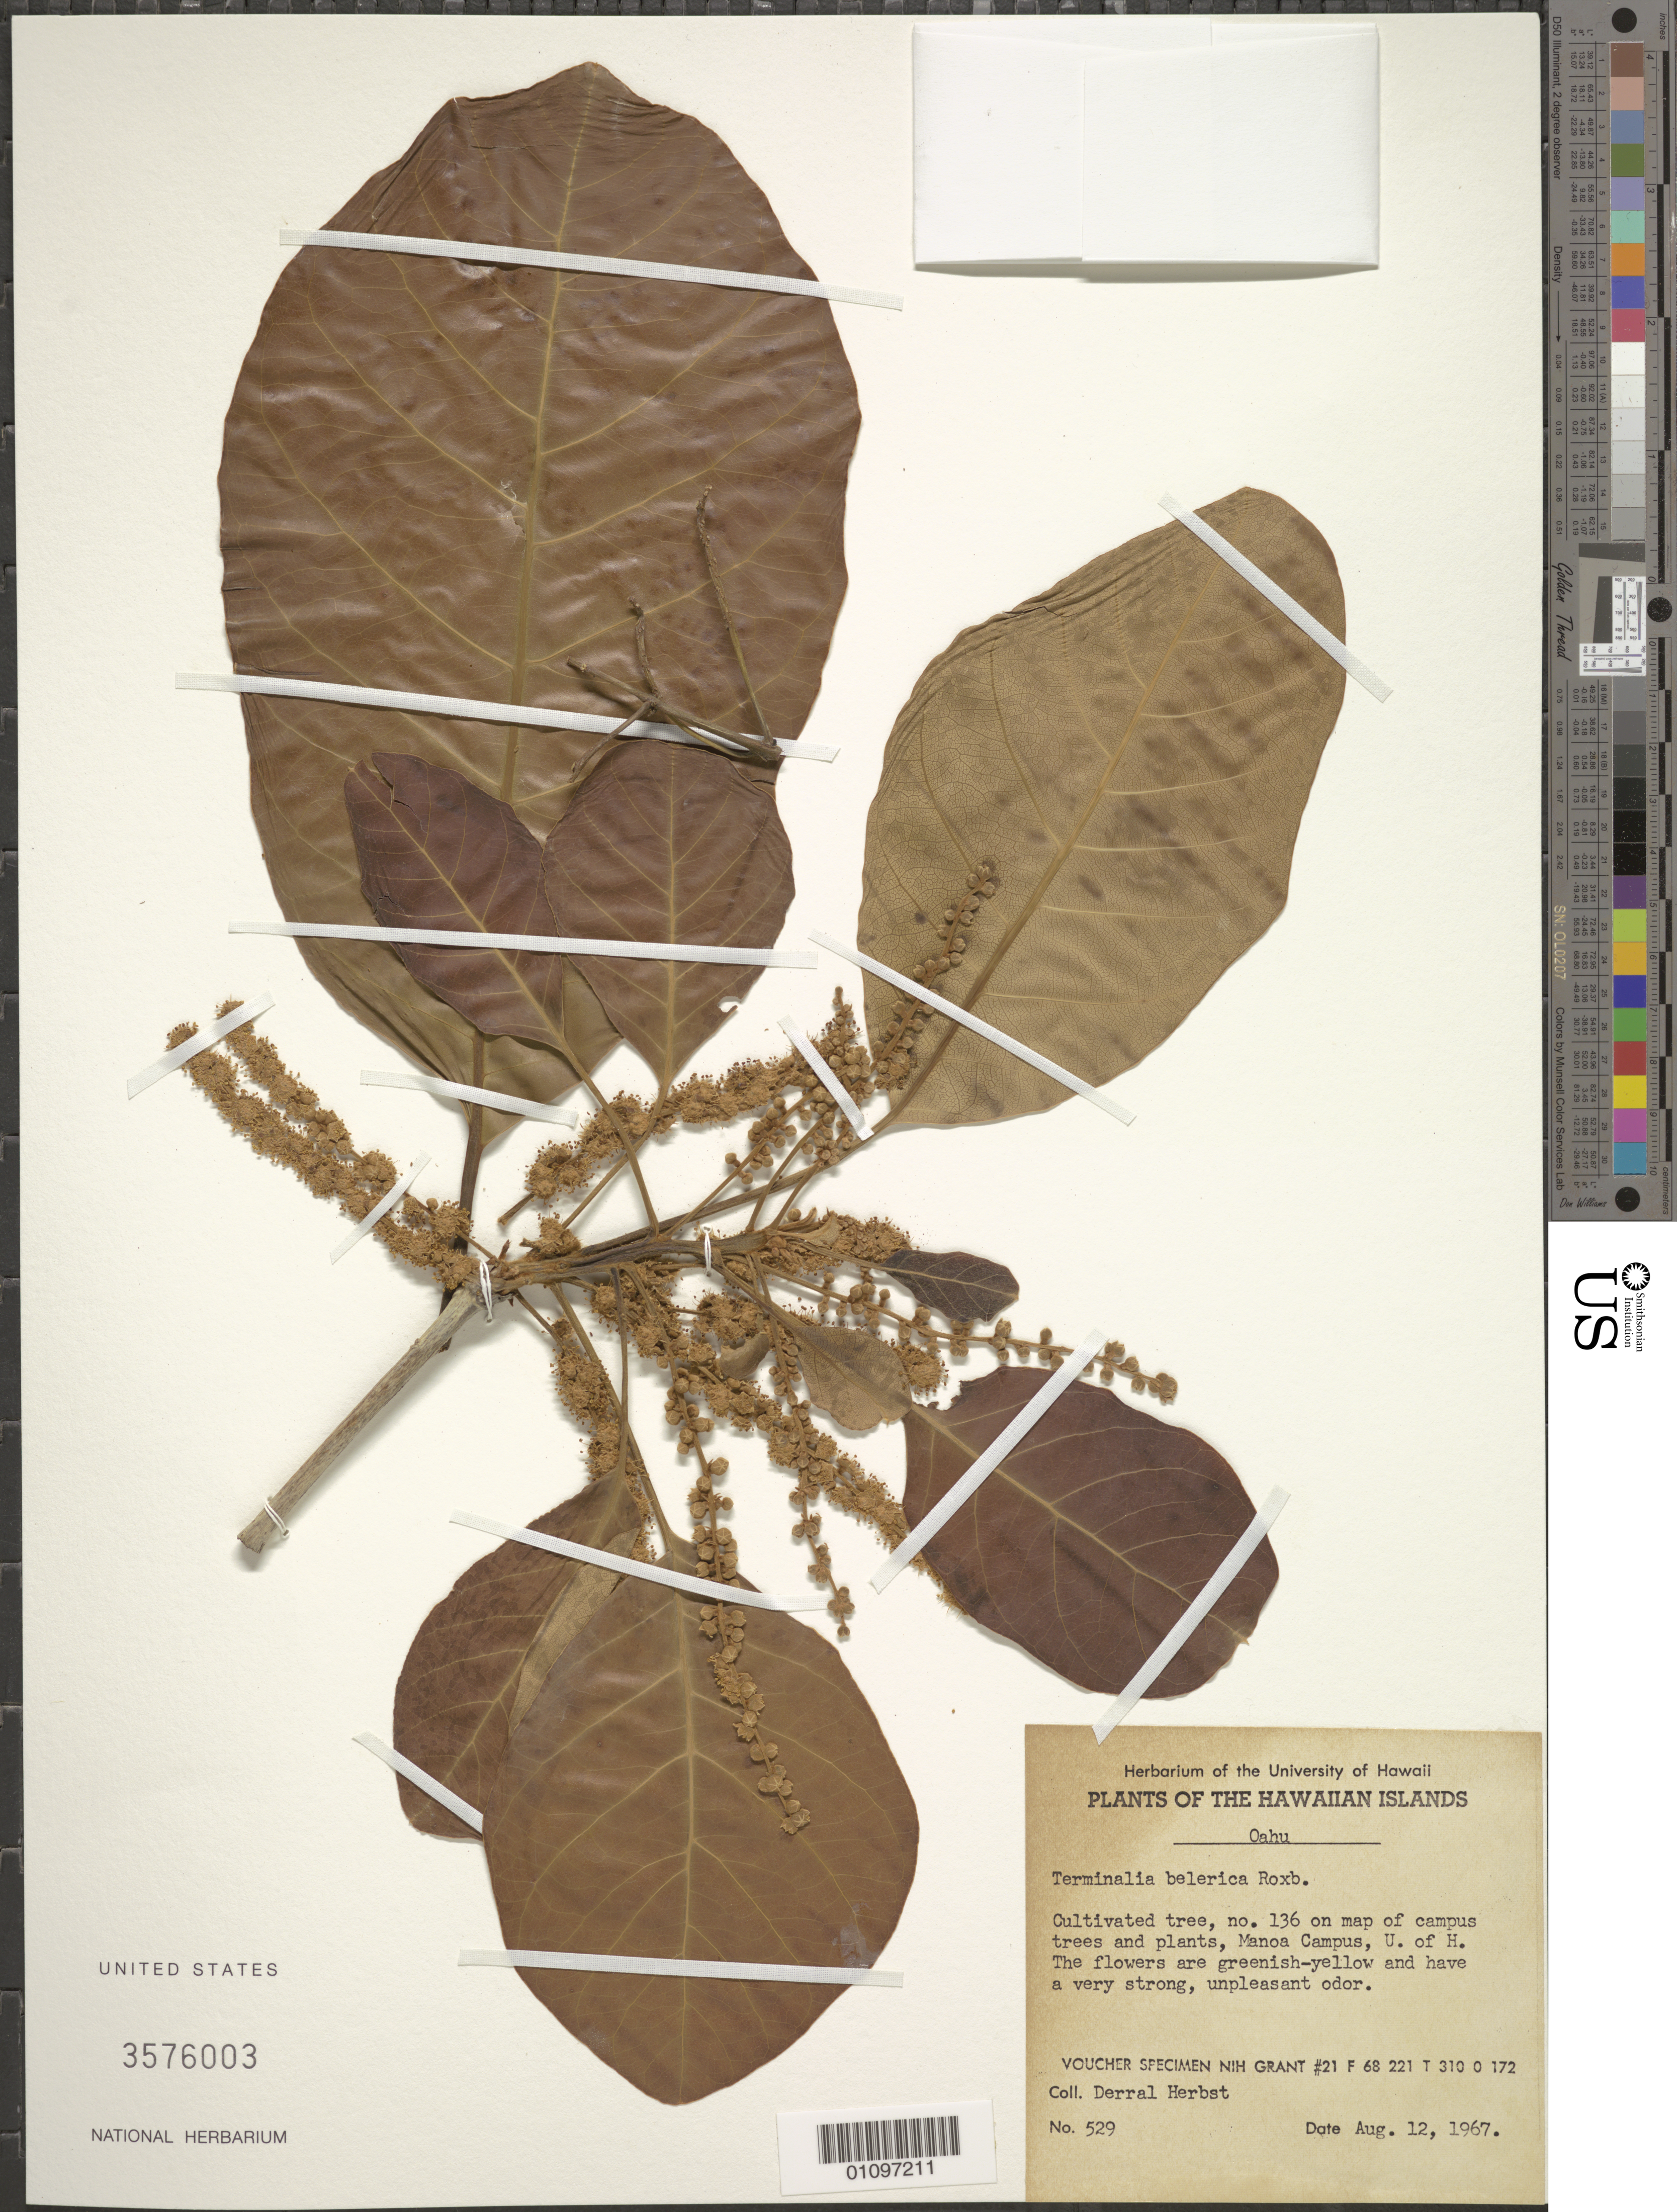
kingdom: Plantae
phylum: Tracheophyta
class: Magnoliopsida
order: Myrtales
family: Combretaceae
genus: Terminalia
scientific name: Terminalia bellirica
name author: (Gaertn.) Roxb.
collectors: D. R. Herbst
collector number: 529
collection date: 1967-08-12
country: United States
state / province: Hawaii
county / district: Honolulu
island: Oahu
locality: University of Hawaii Manoa Campus, number 136 on map of campus trees and plants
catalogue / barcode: US 3576003